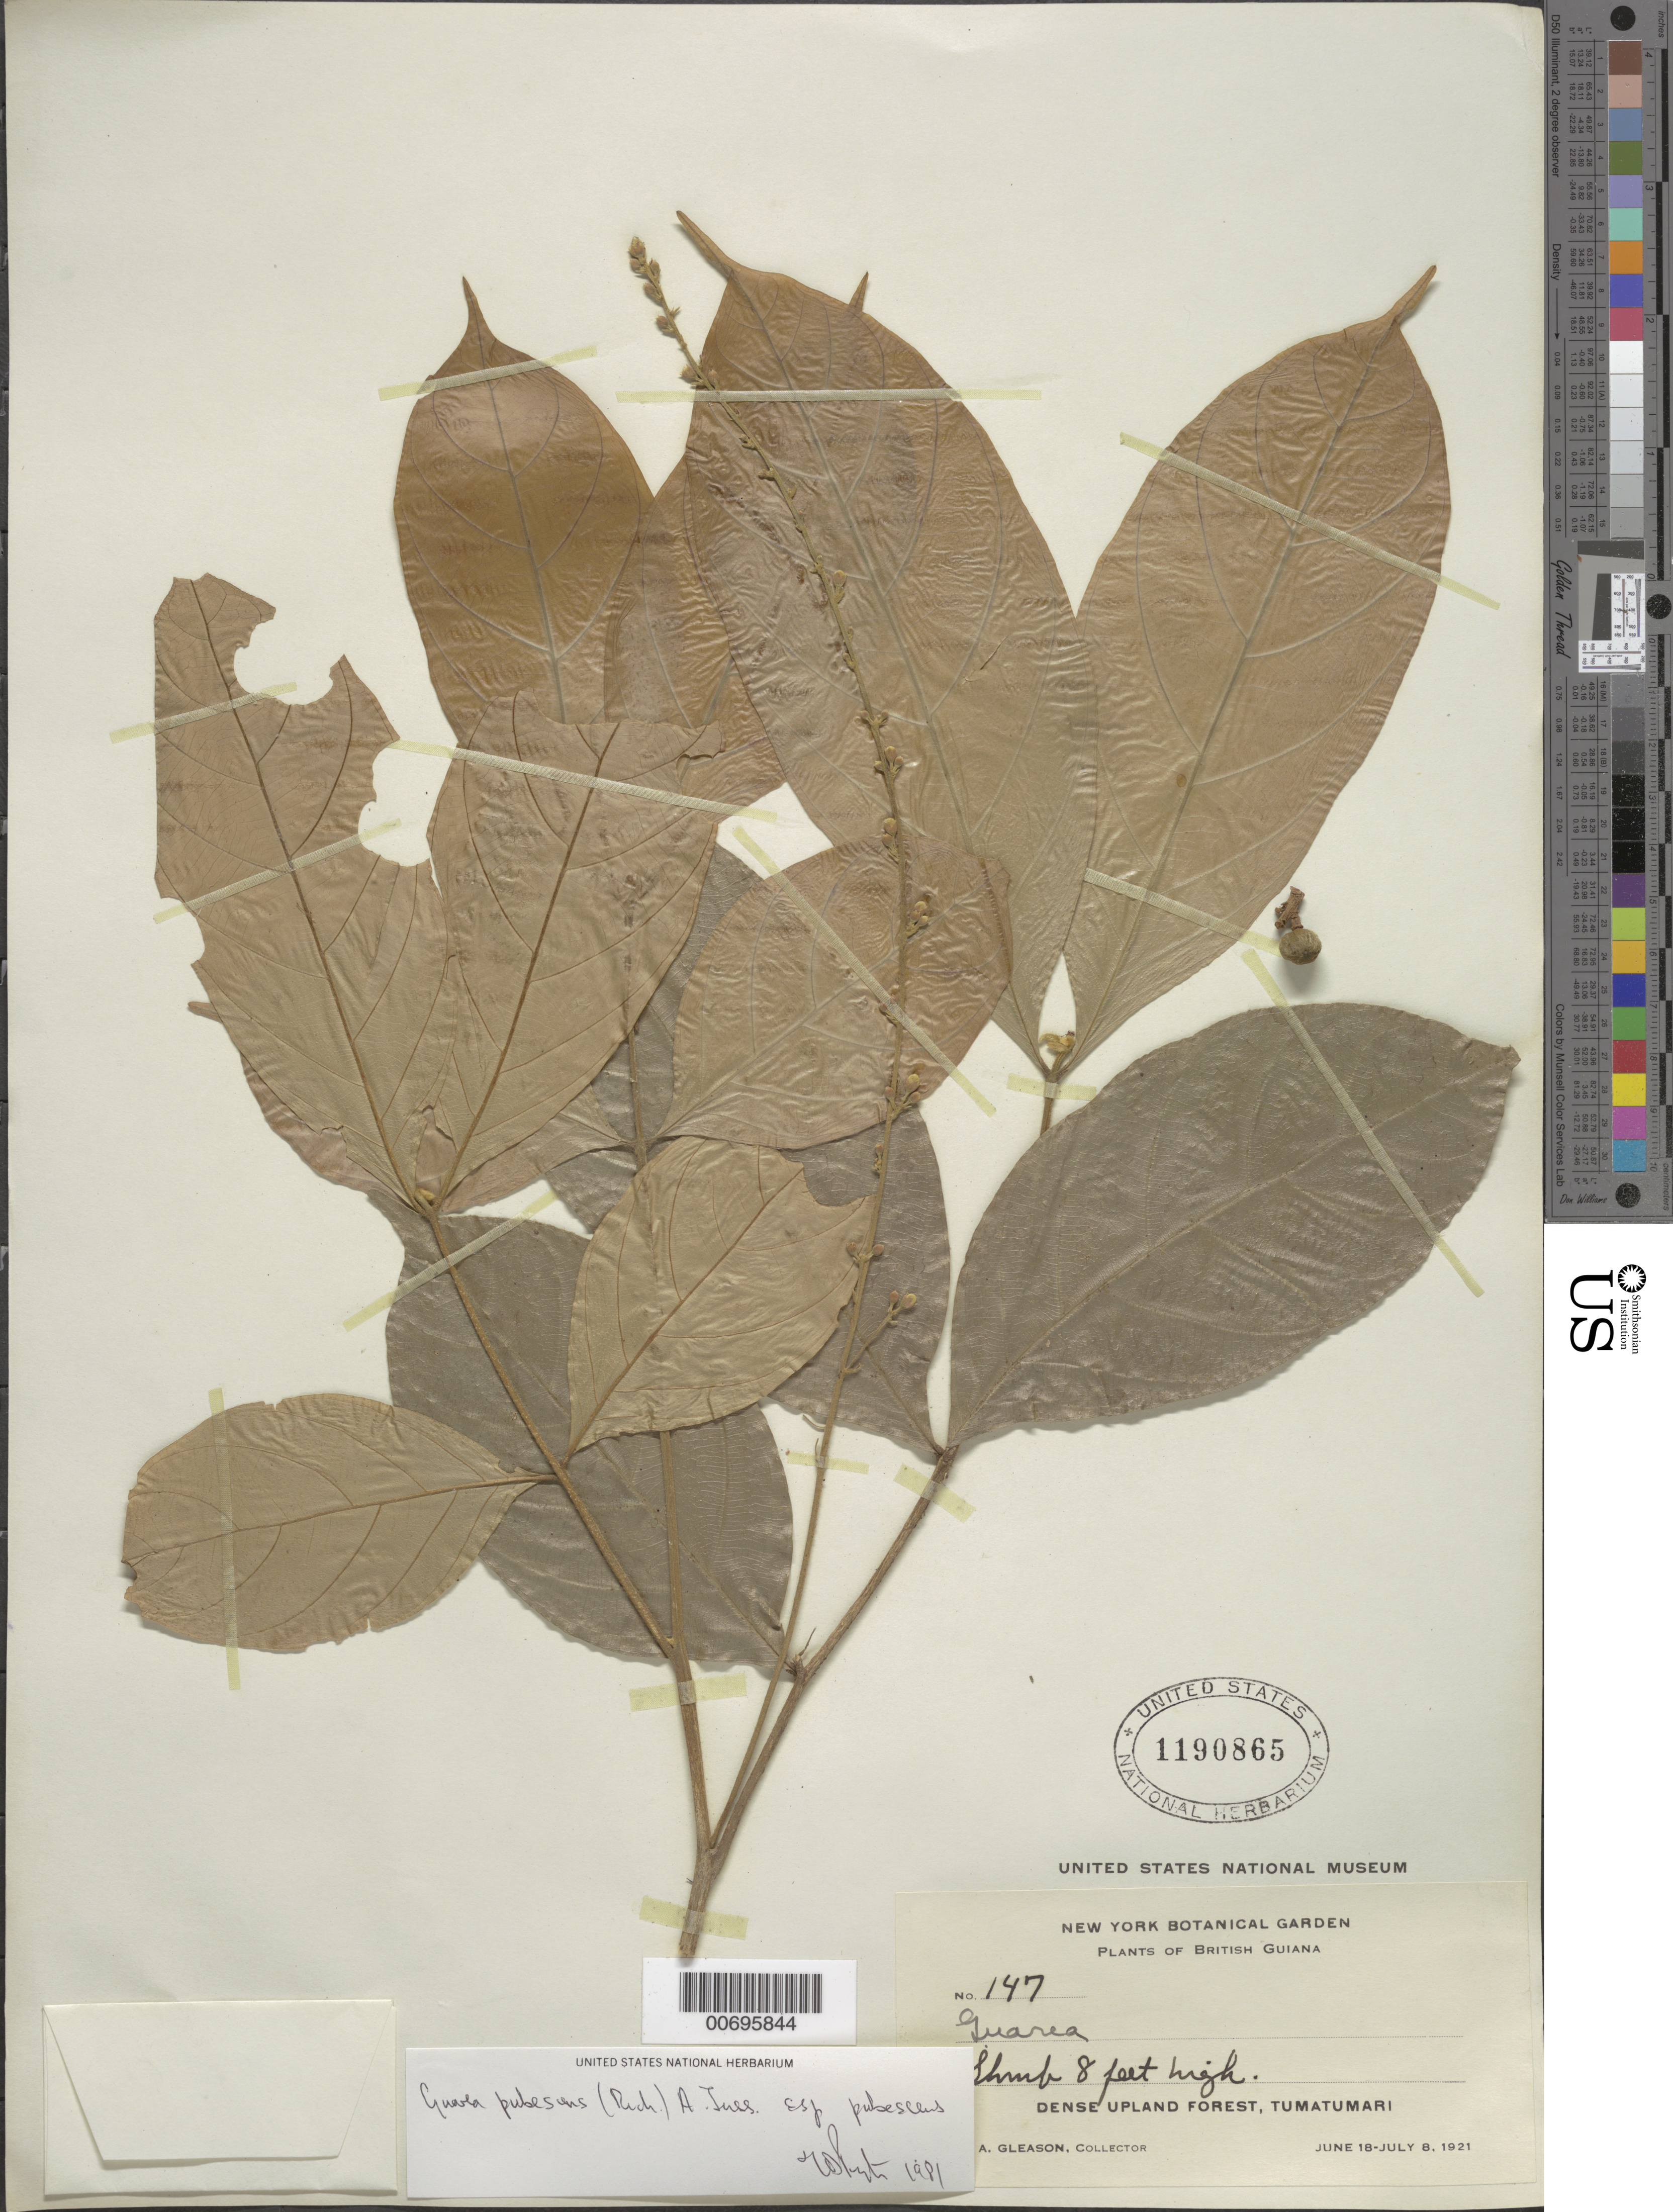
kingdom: Plantae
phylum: Tracheophyta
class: Magnoliopsida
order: Sapindales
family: Meliaceae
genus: Guarea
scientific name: Guarea pubescens subsp. pubescens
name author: (Rich.) A. Juss.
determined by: Whyte, A.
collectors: H. A. Gleason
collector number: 147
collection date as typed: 18-Jun-21 to 8-Jul-21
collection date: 1921-06-18/1921-07-08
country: Guyana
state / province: Potaro-Siparuni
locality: Tumatumari Village, Potaro R.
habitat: Dense upland forest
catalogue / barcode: US 1190865